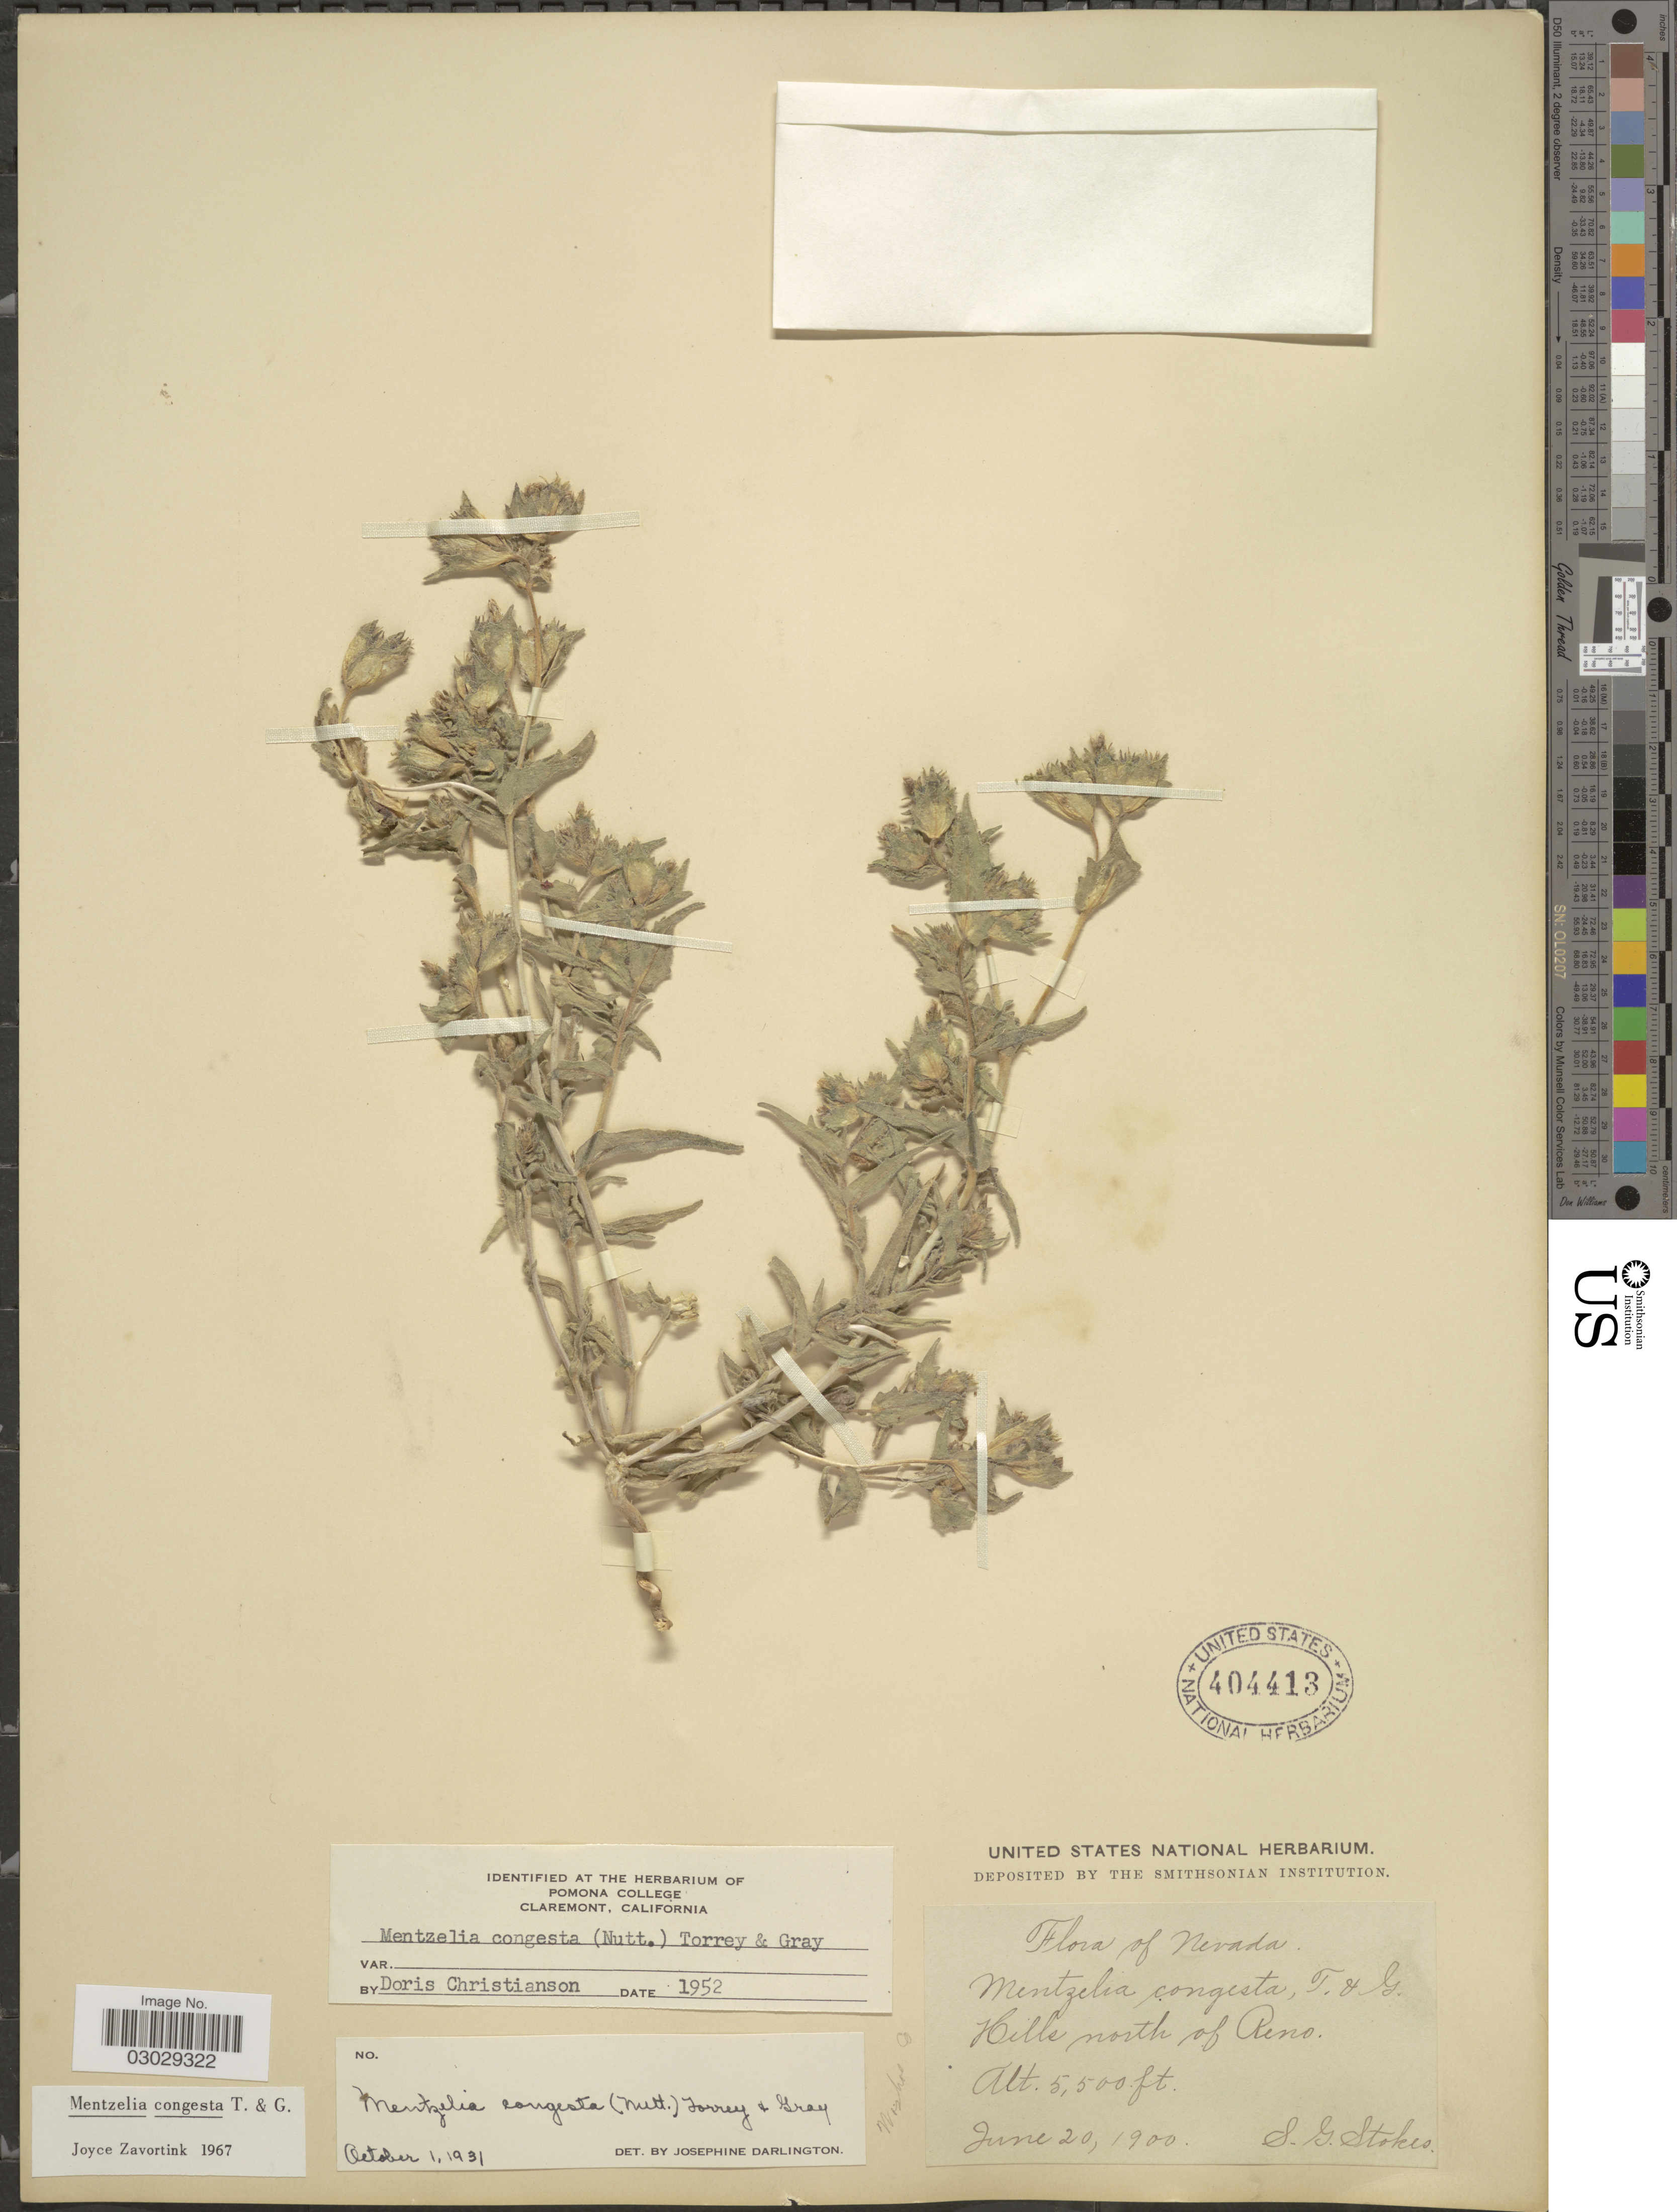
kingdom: Plantae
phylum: Tracheophyta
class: Magnoliopsida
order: Cornales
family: Loasaceae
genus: Mentzelia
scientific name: Mentzelia congesta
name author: Torr. & A. Gray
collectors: S. G. Stokes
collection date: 1900-06-20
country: United States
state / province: Nevada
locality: Hills north of Reno. Washoe Co.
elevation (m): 1676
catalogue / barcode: US 404413